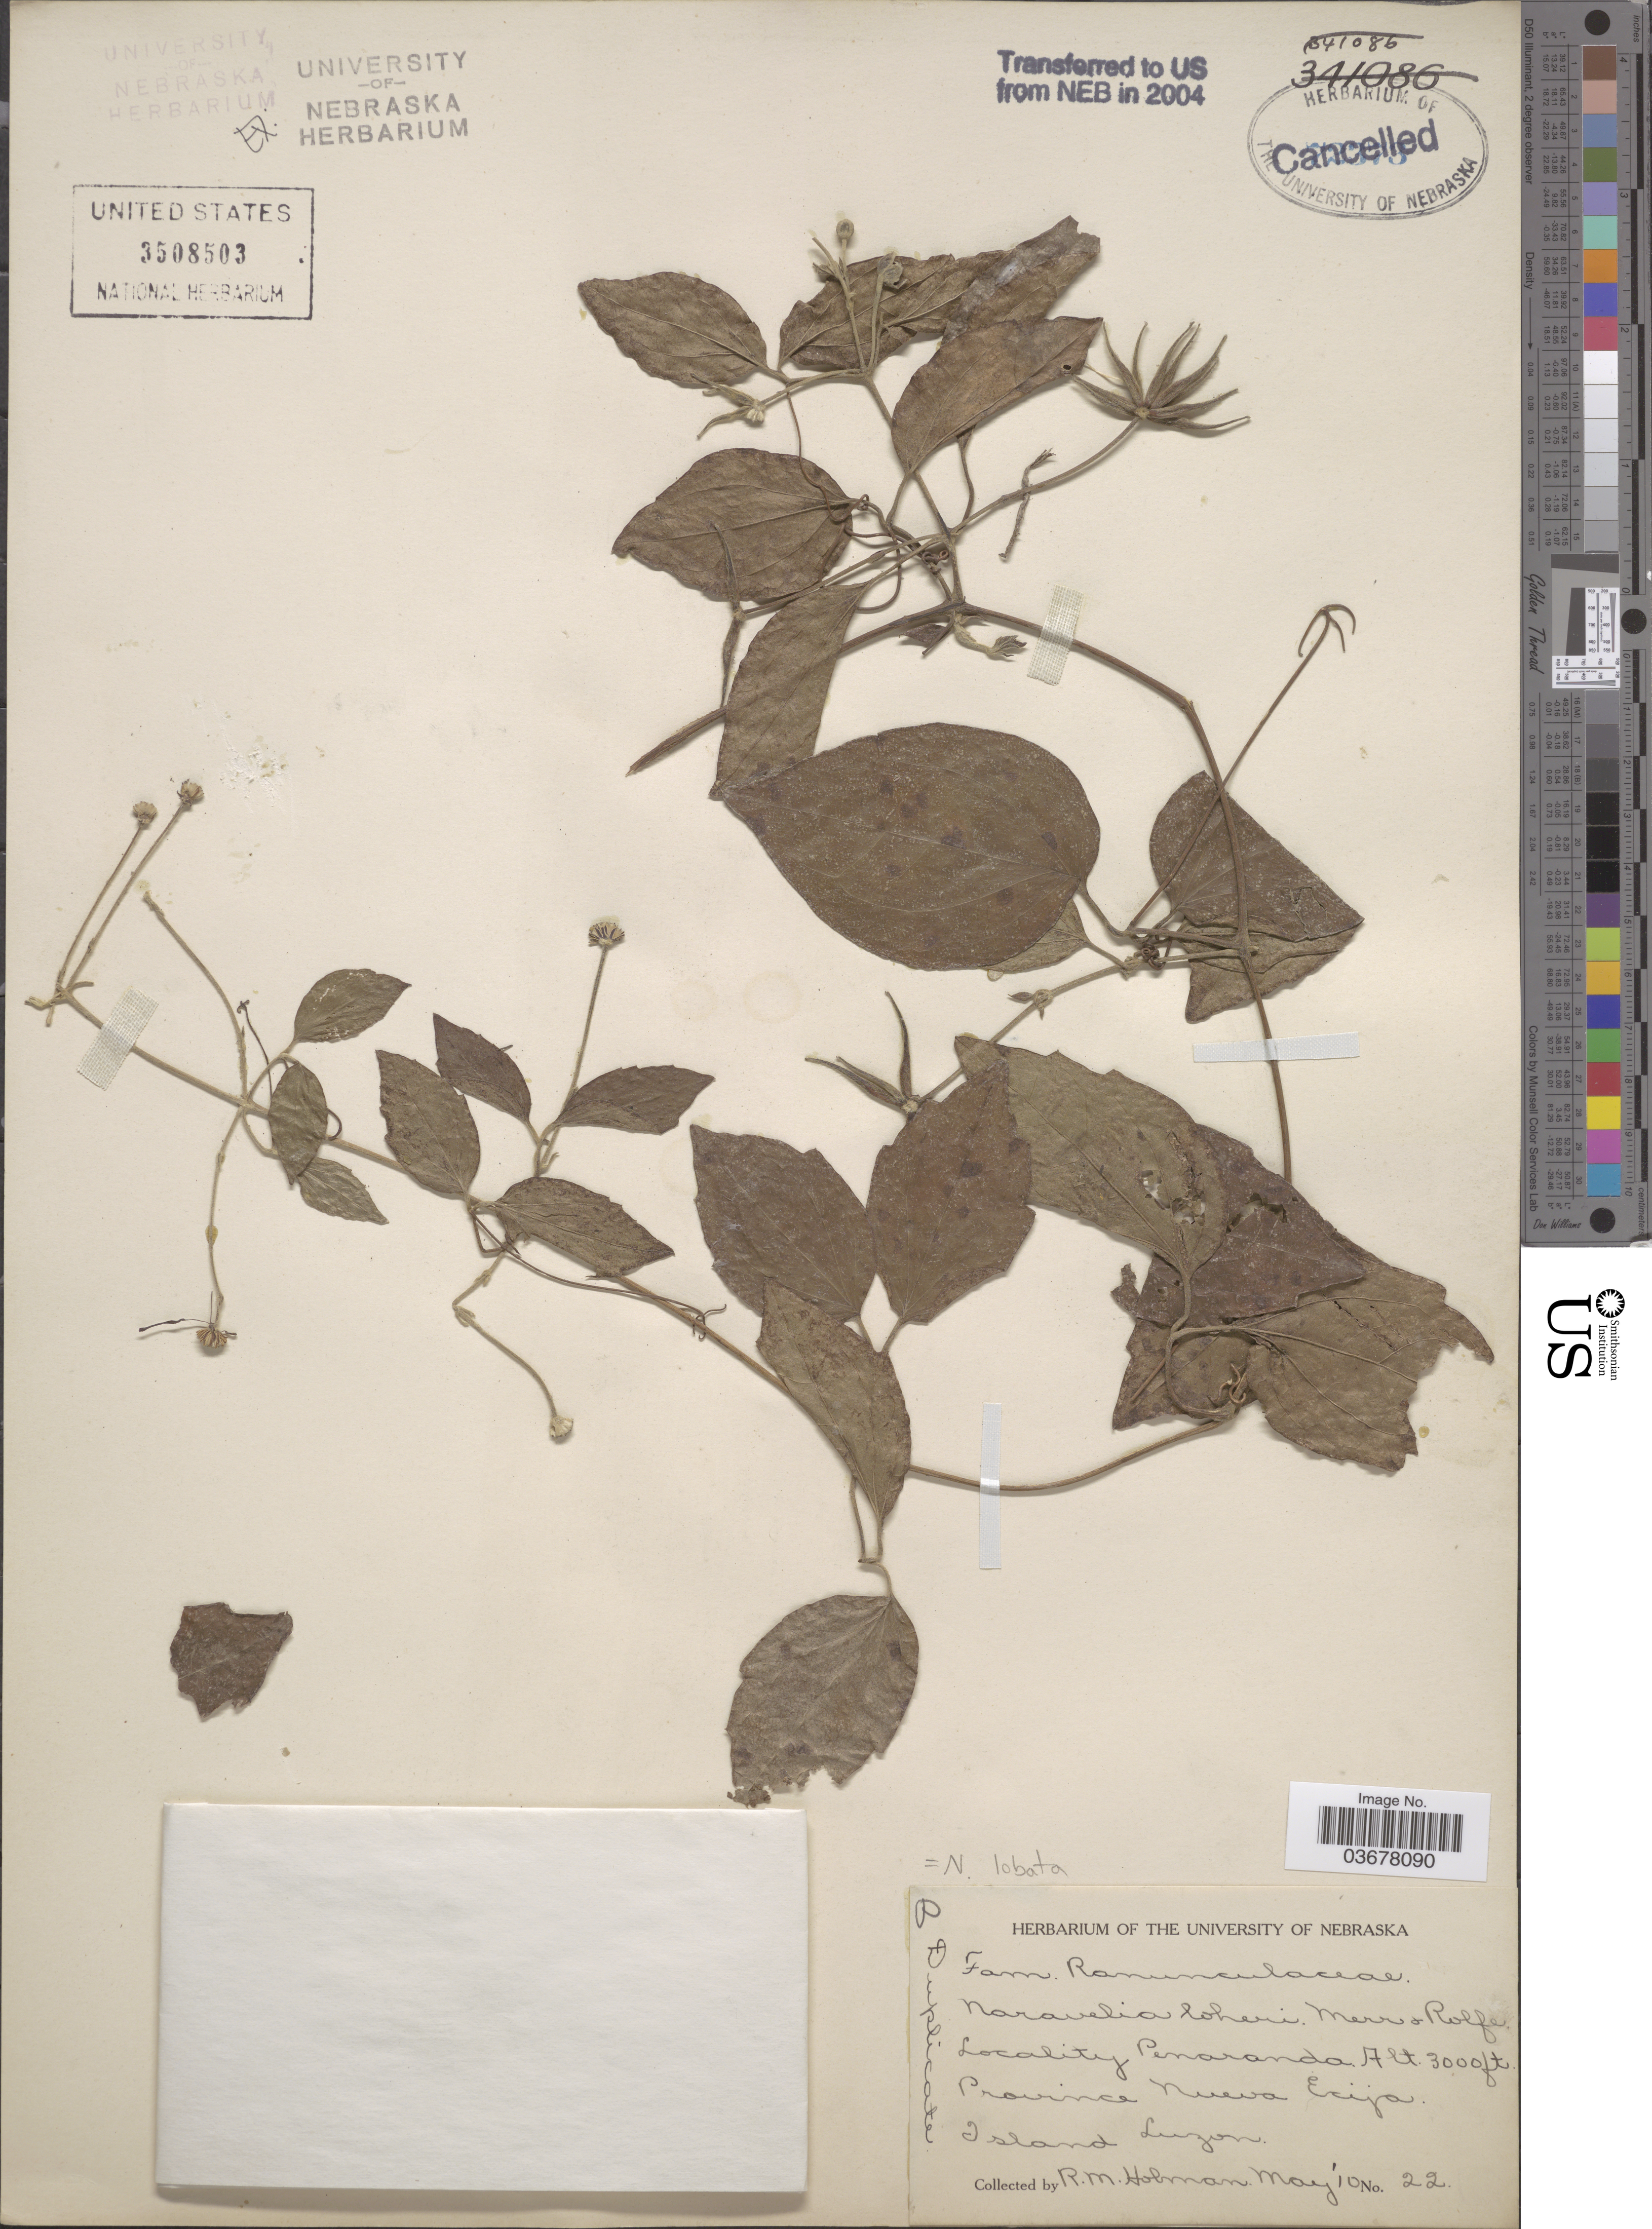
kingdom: Plantae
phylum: Tracheophyta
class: Magnoliopsida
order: Ranunculales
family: Ranunculaceae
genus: Clematis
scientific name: Clematis sp.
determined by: Strong, Mark T., (BOT), Smithsonian Institution - National Museum of Natural History (UNITED STATES)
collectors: R. Holman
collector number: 22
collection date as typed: Transcribed d/m/y: /5/10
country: Philippines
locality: Penaranda. Province Nueva Ecija. Island Luzon.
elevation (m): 914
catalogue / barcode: US 3508503